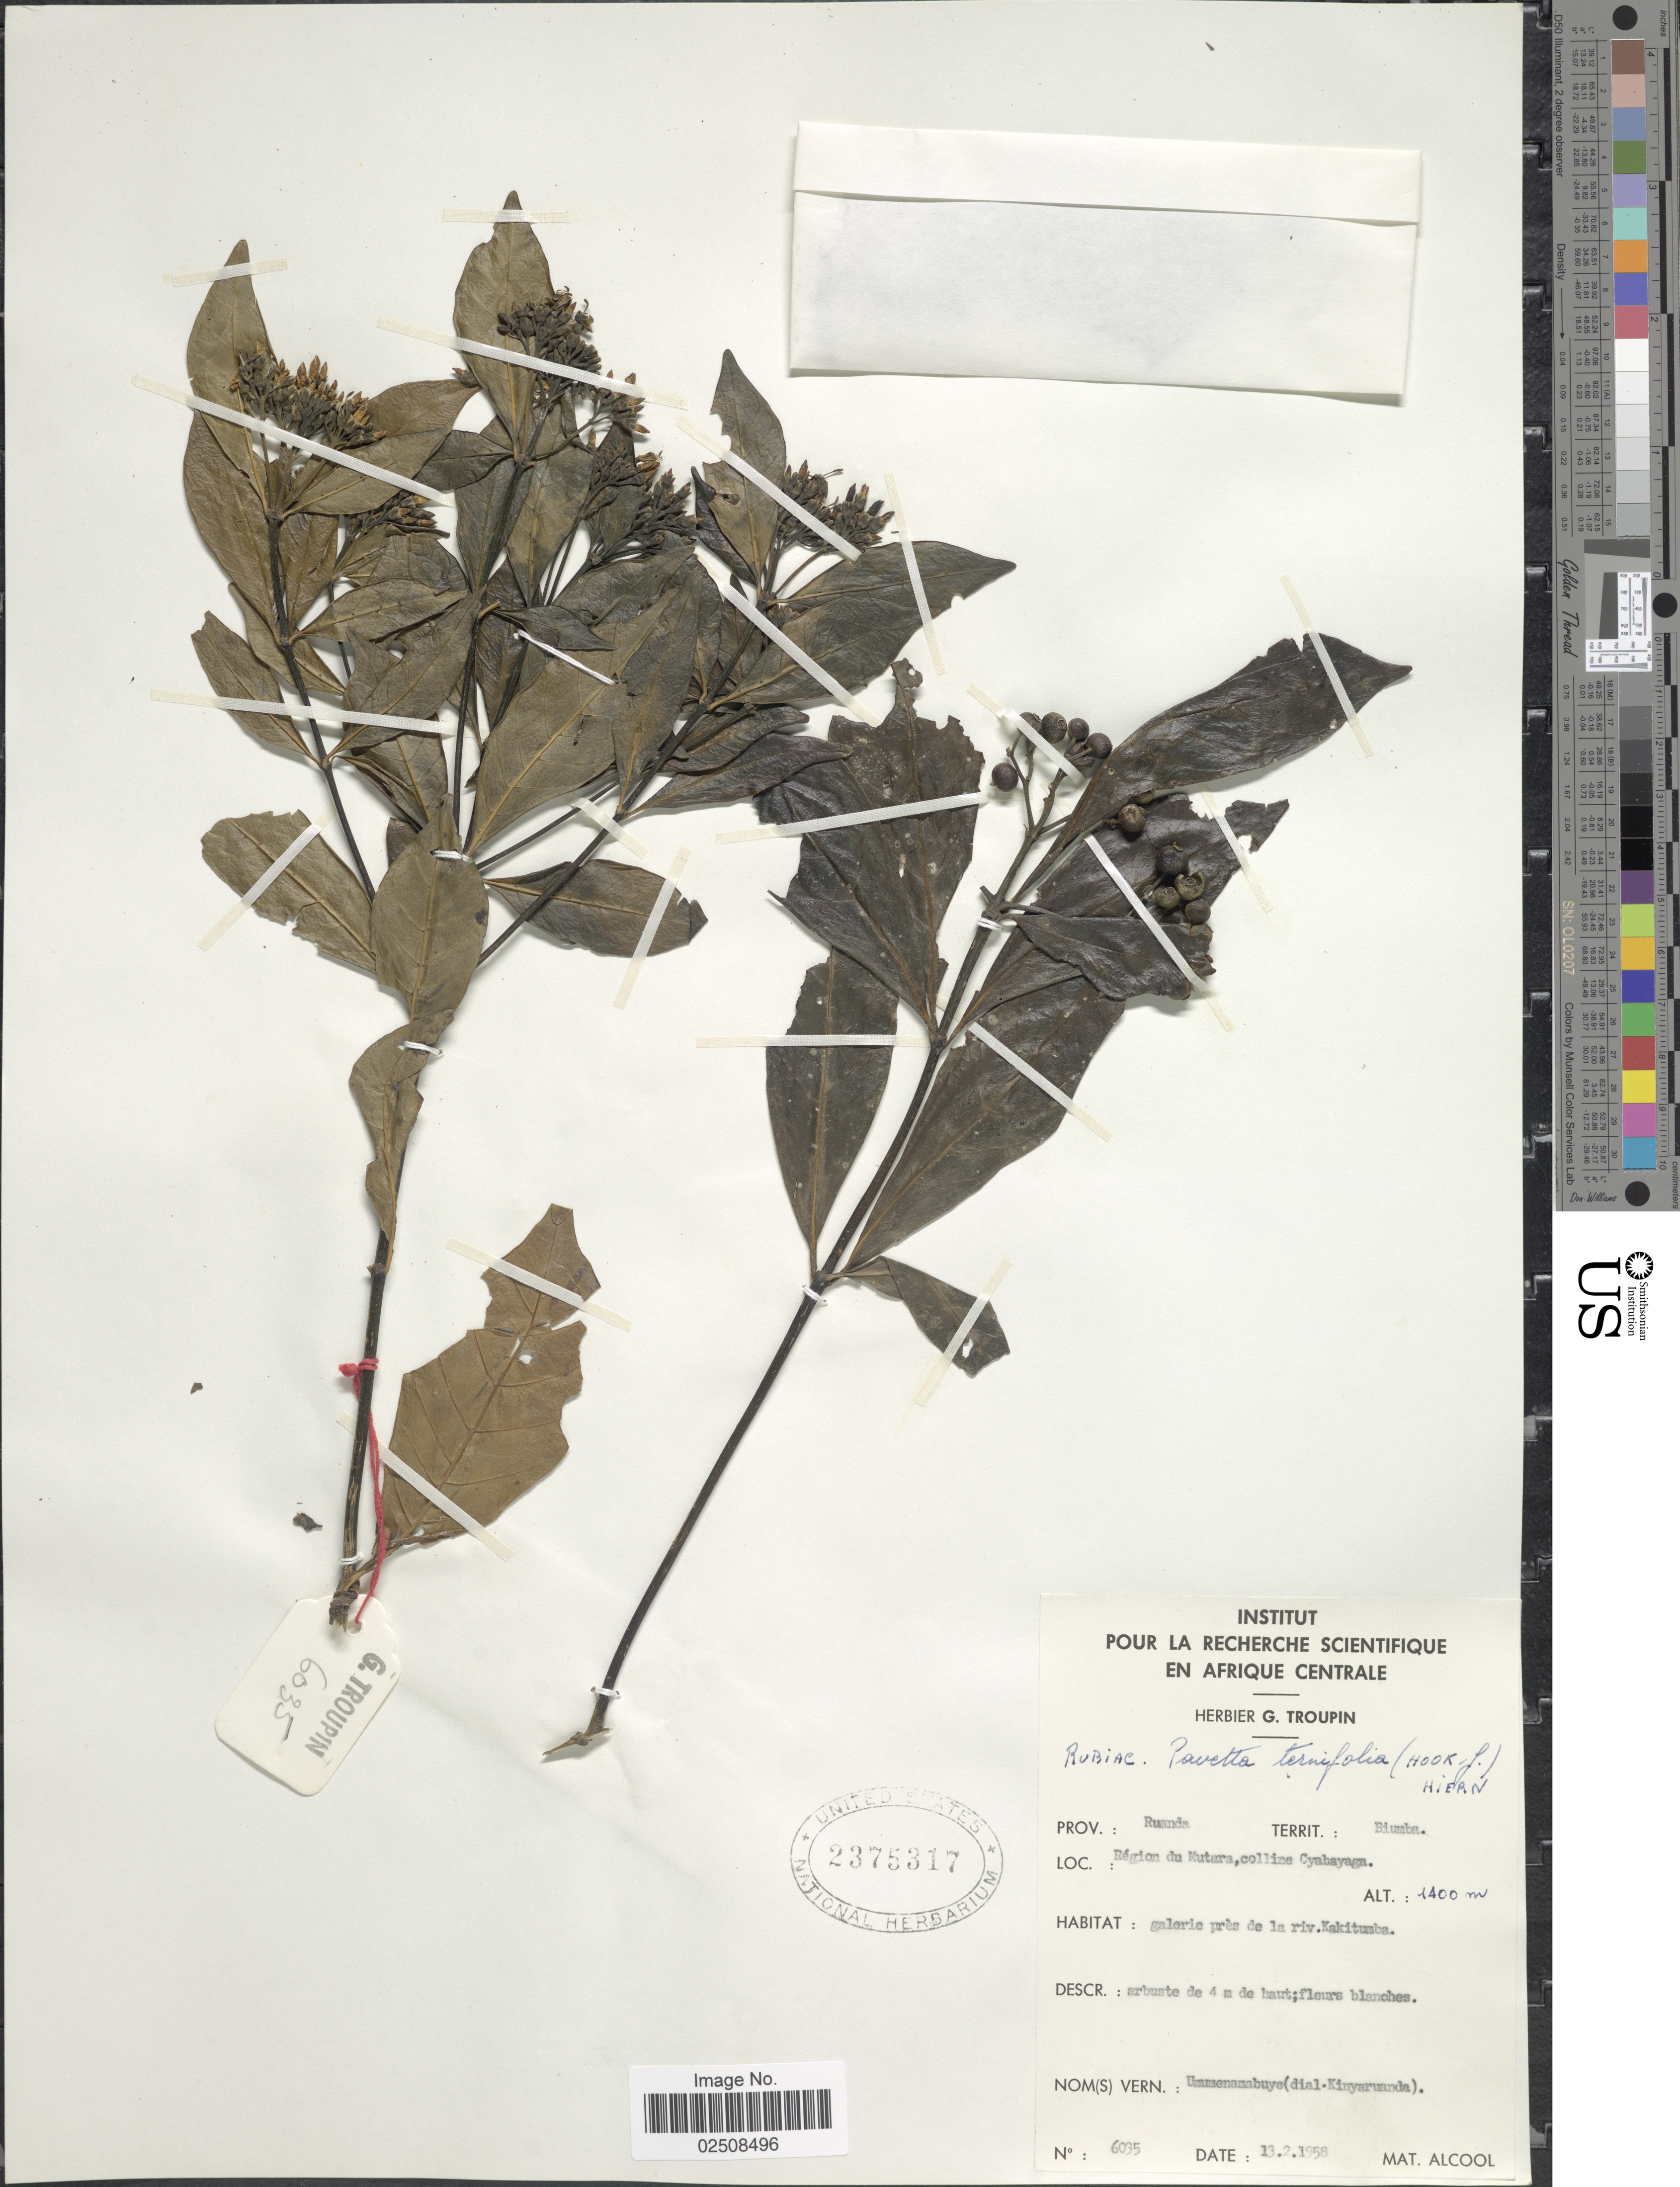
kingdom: Plantae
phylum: Tracheophyta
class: Magnoliopsida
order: Gentianales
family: Rubiaceae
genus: Pavetta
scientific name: Pavetta ternifolia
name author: Hook. f. ex Oliv.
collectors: ex herb. G. Troupin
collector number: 6035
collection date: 1958-02-13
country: Rwanda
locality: Ruanda. Biumba. Region du Mutara, colline Cyabayaga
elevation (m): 1400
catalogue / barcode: US 2375317